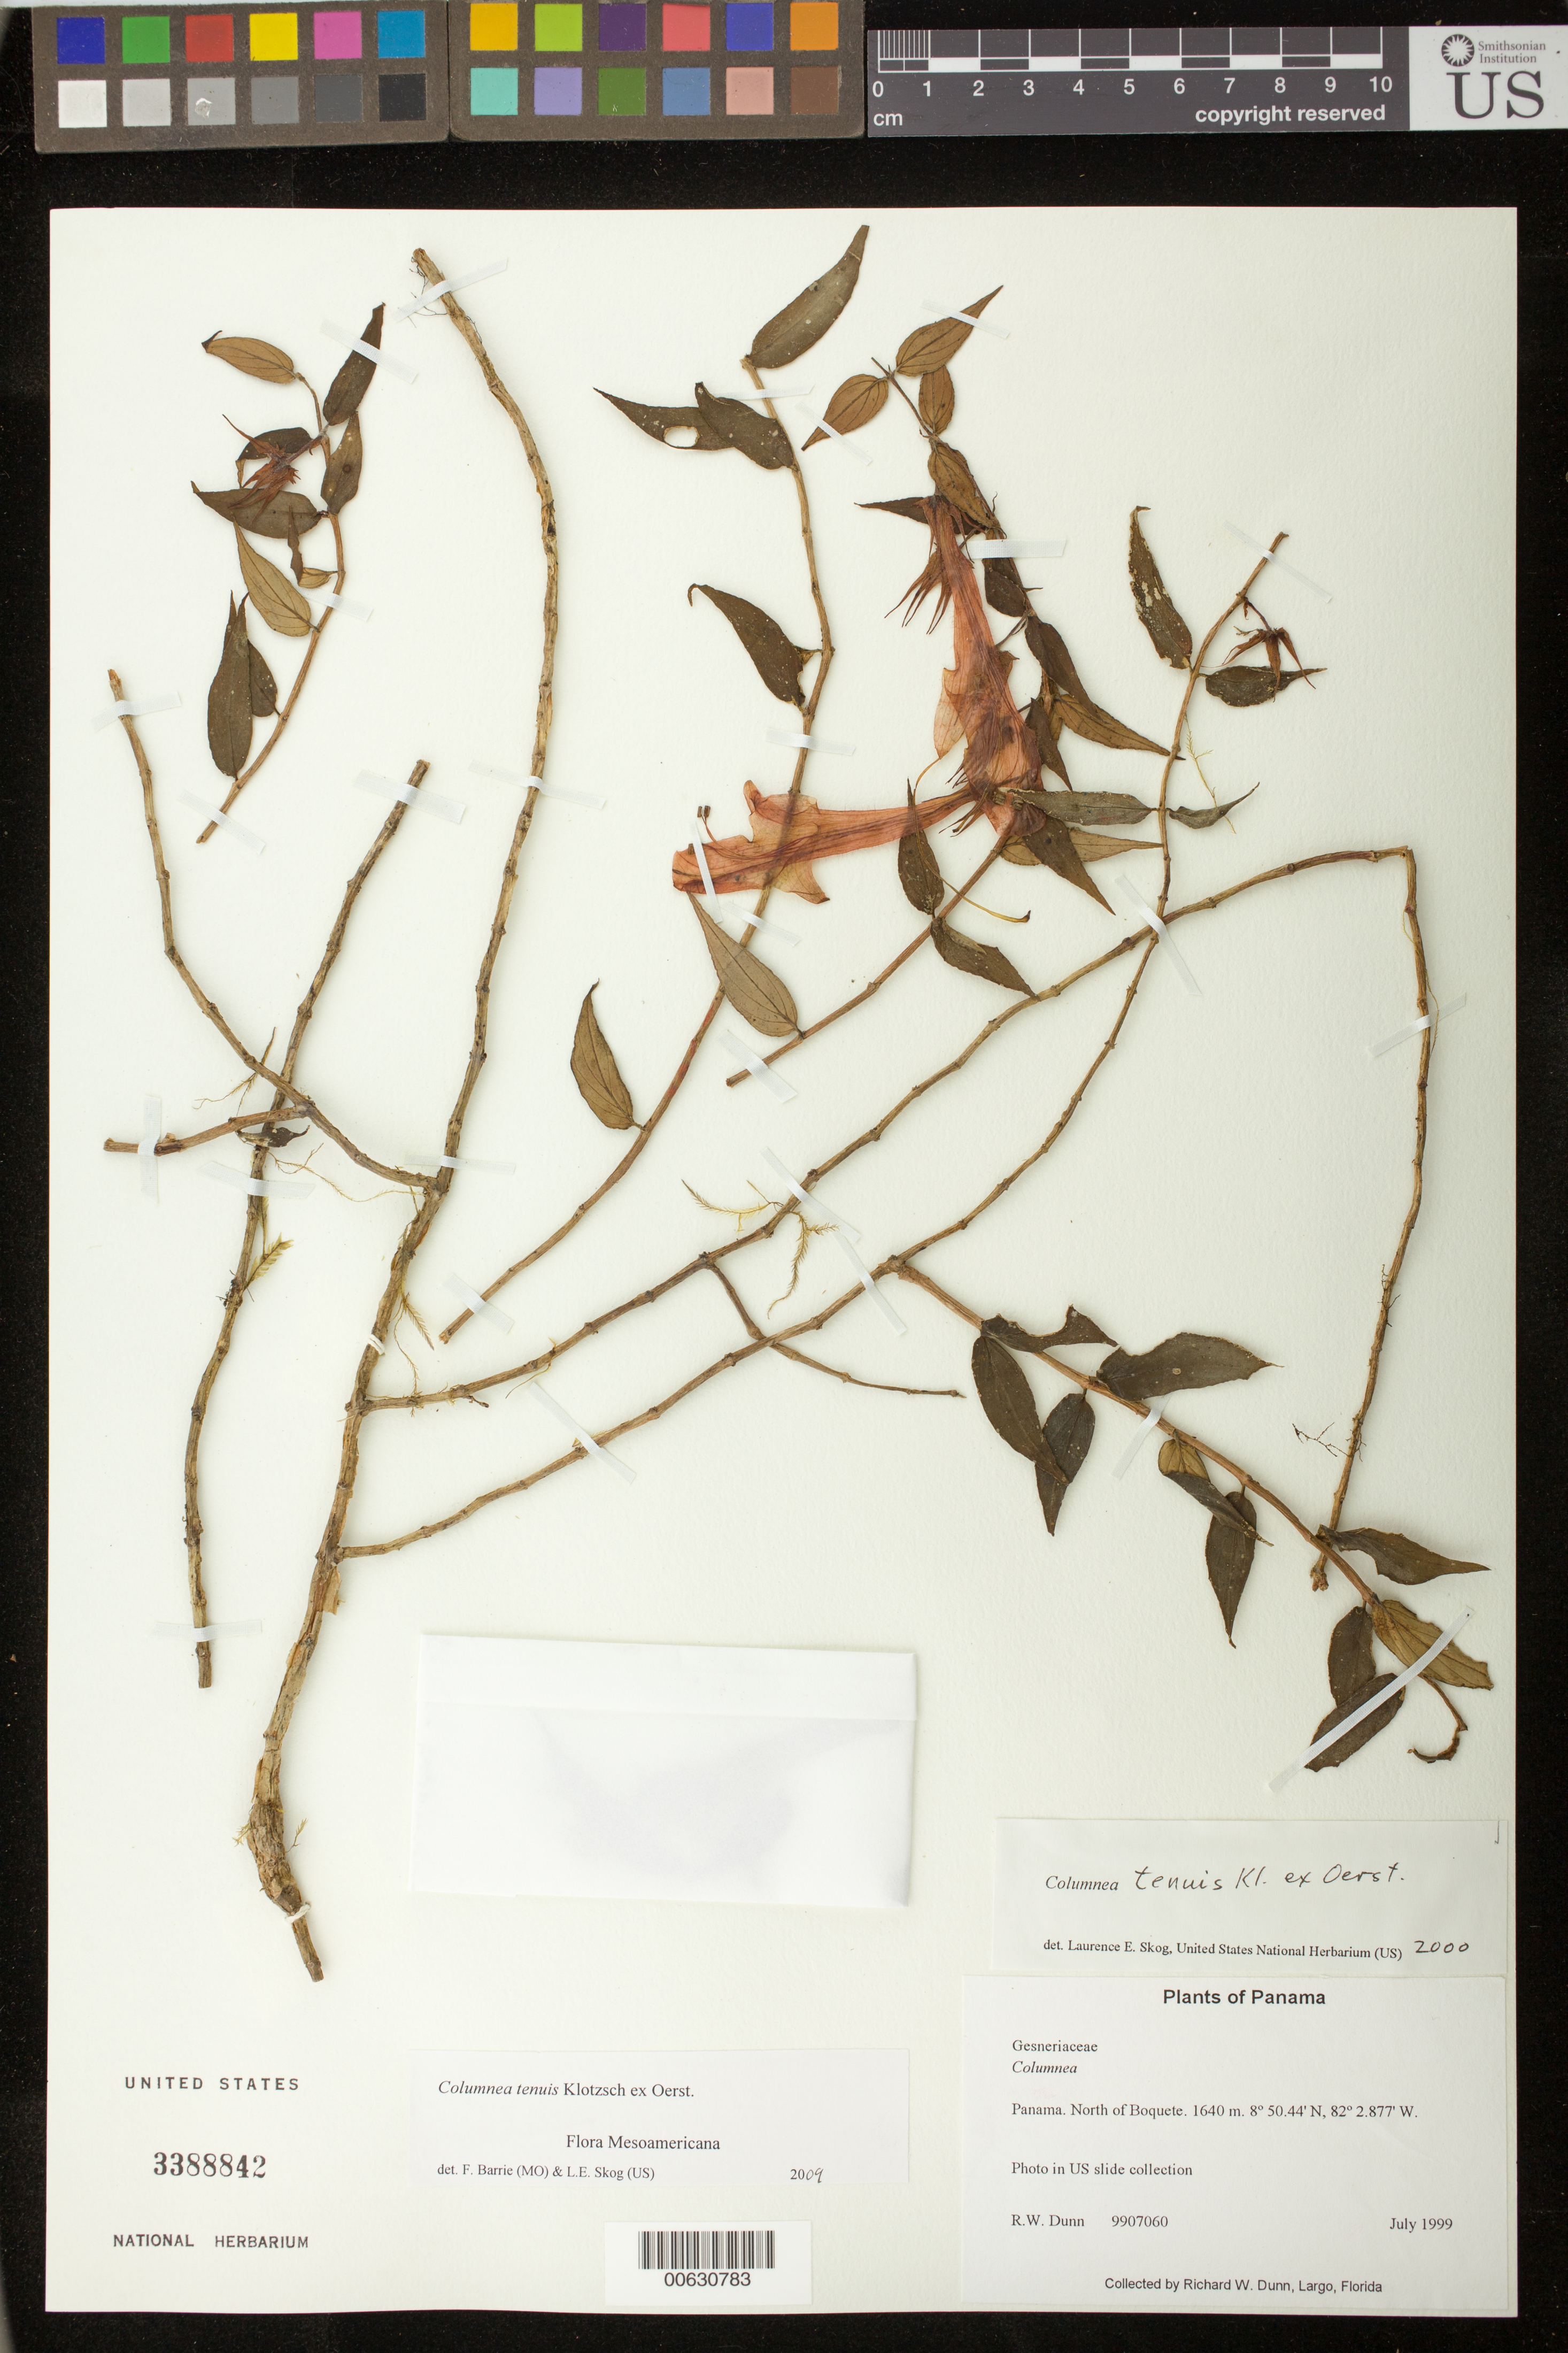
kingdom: Plantae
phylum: Tracheophyta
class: Magnoliopsida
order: Lamiales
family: Gesneriaceae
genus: Columnea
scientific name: Columnea tenuis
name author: Klotzsch ex Oerst.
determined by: Skog, Laurence E.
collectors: R. Dunn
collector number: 9907060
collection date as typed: Jul 1999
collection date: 1999-07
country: Panama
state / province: Bocas del Toro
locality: North of Boquete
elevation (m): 1640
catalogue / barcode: US 3388842